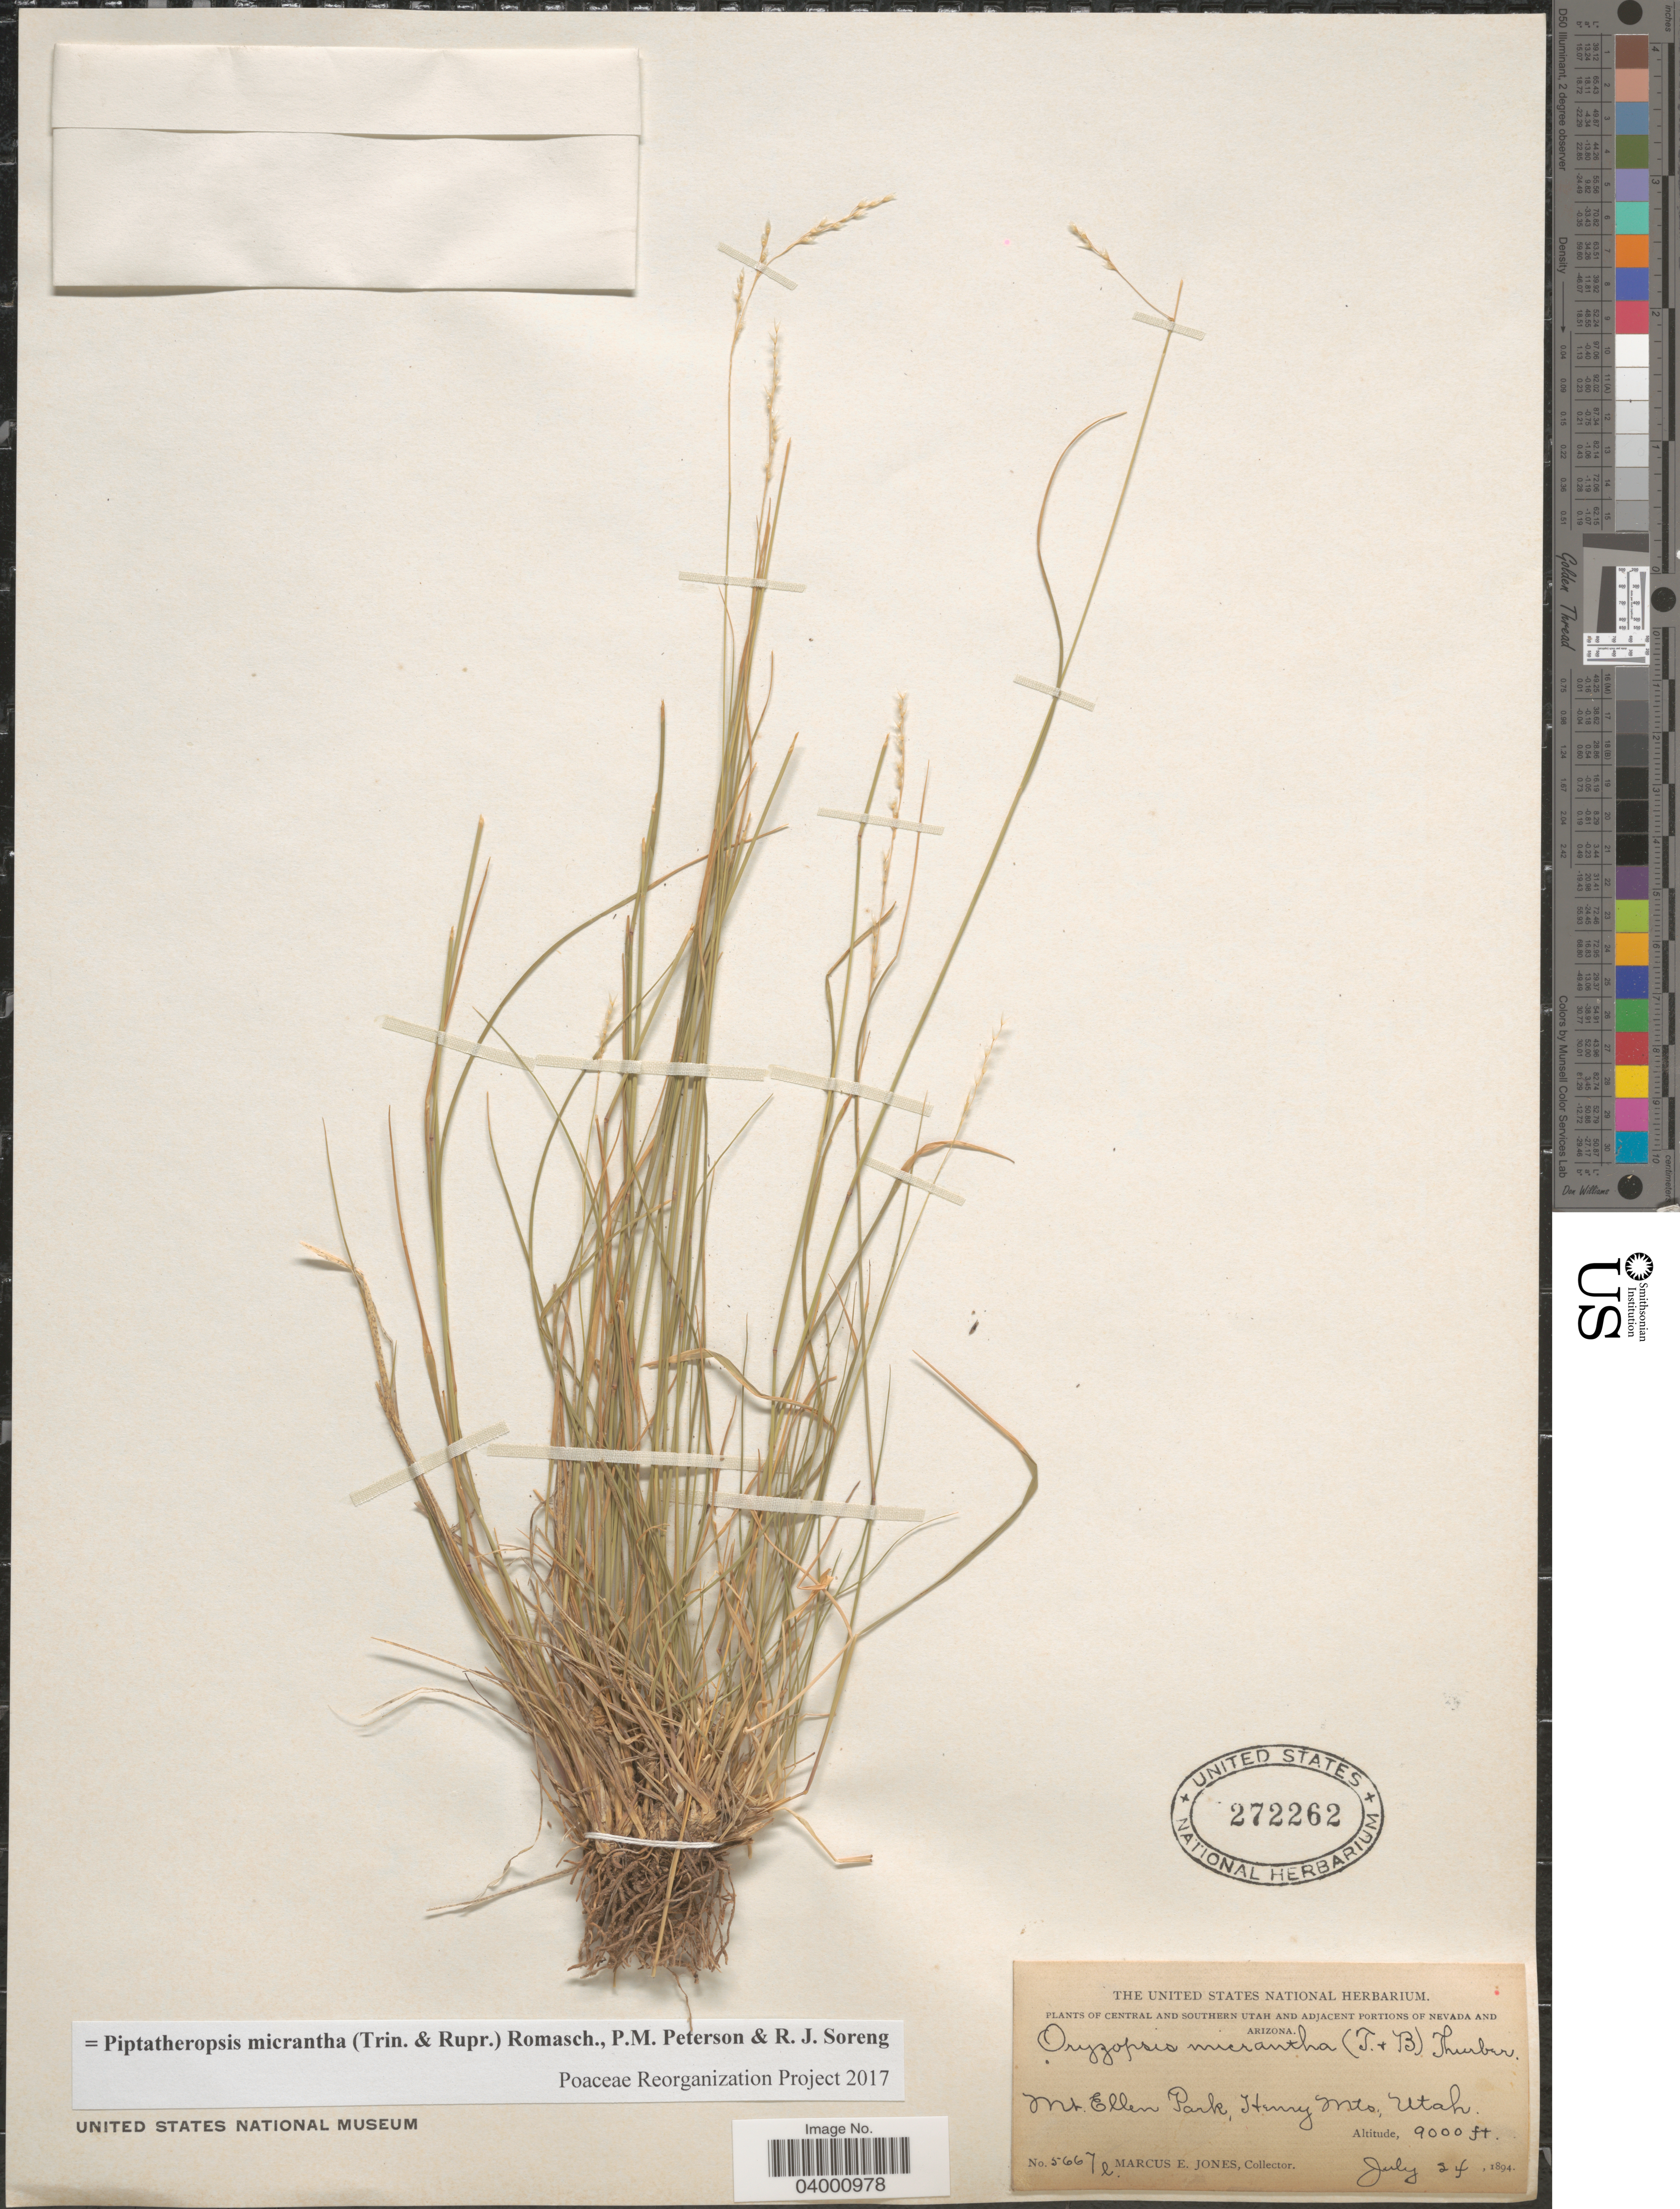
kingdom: Plantae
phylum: Tracheophyta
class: Liliopsida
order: Poales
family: Poaceae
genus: Piptatheropsis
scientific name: Piptatheropsis micrantha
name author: (Trin. & Rupr.) Romasch.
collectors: M. E. Jones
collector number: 5667l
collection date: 1894-07-24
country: United States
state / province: Utah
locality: Central and Southern Utah. Mt. Ellen Park, Henry Mts.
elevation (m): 2743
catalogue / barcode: US 272262